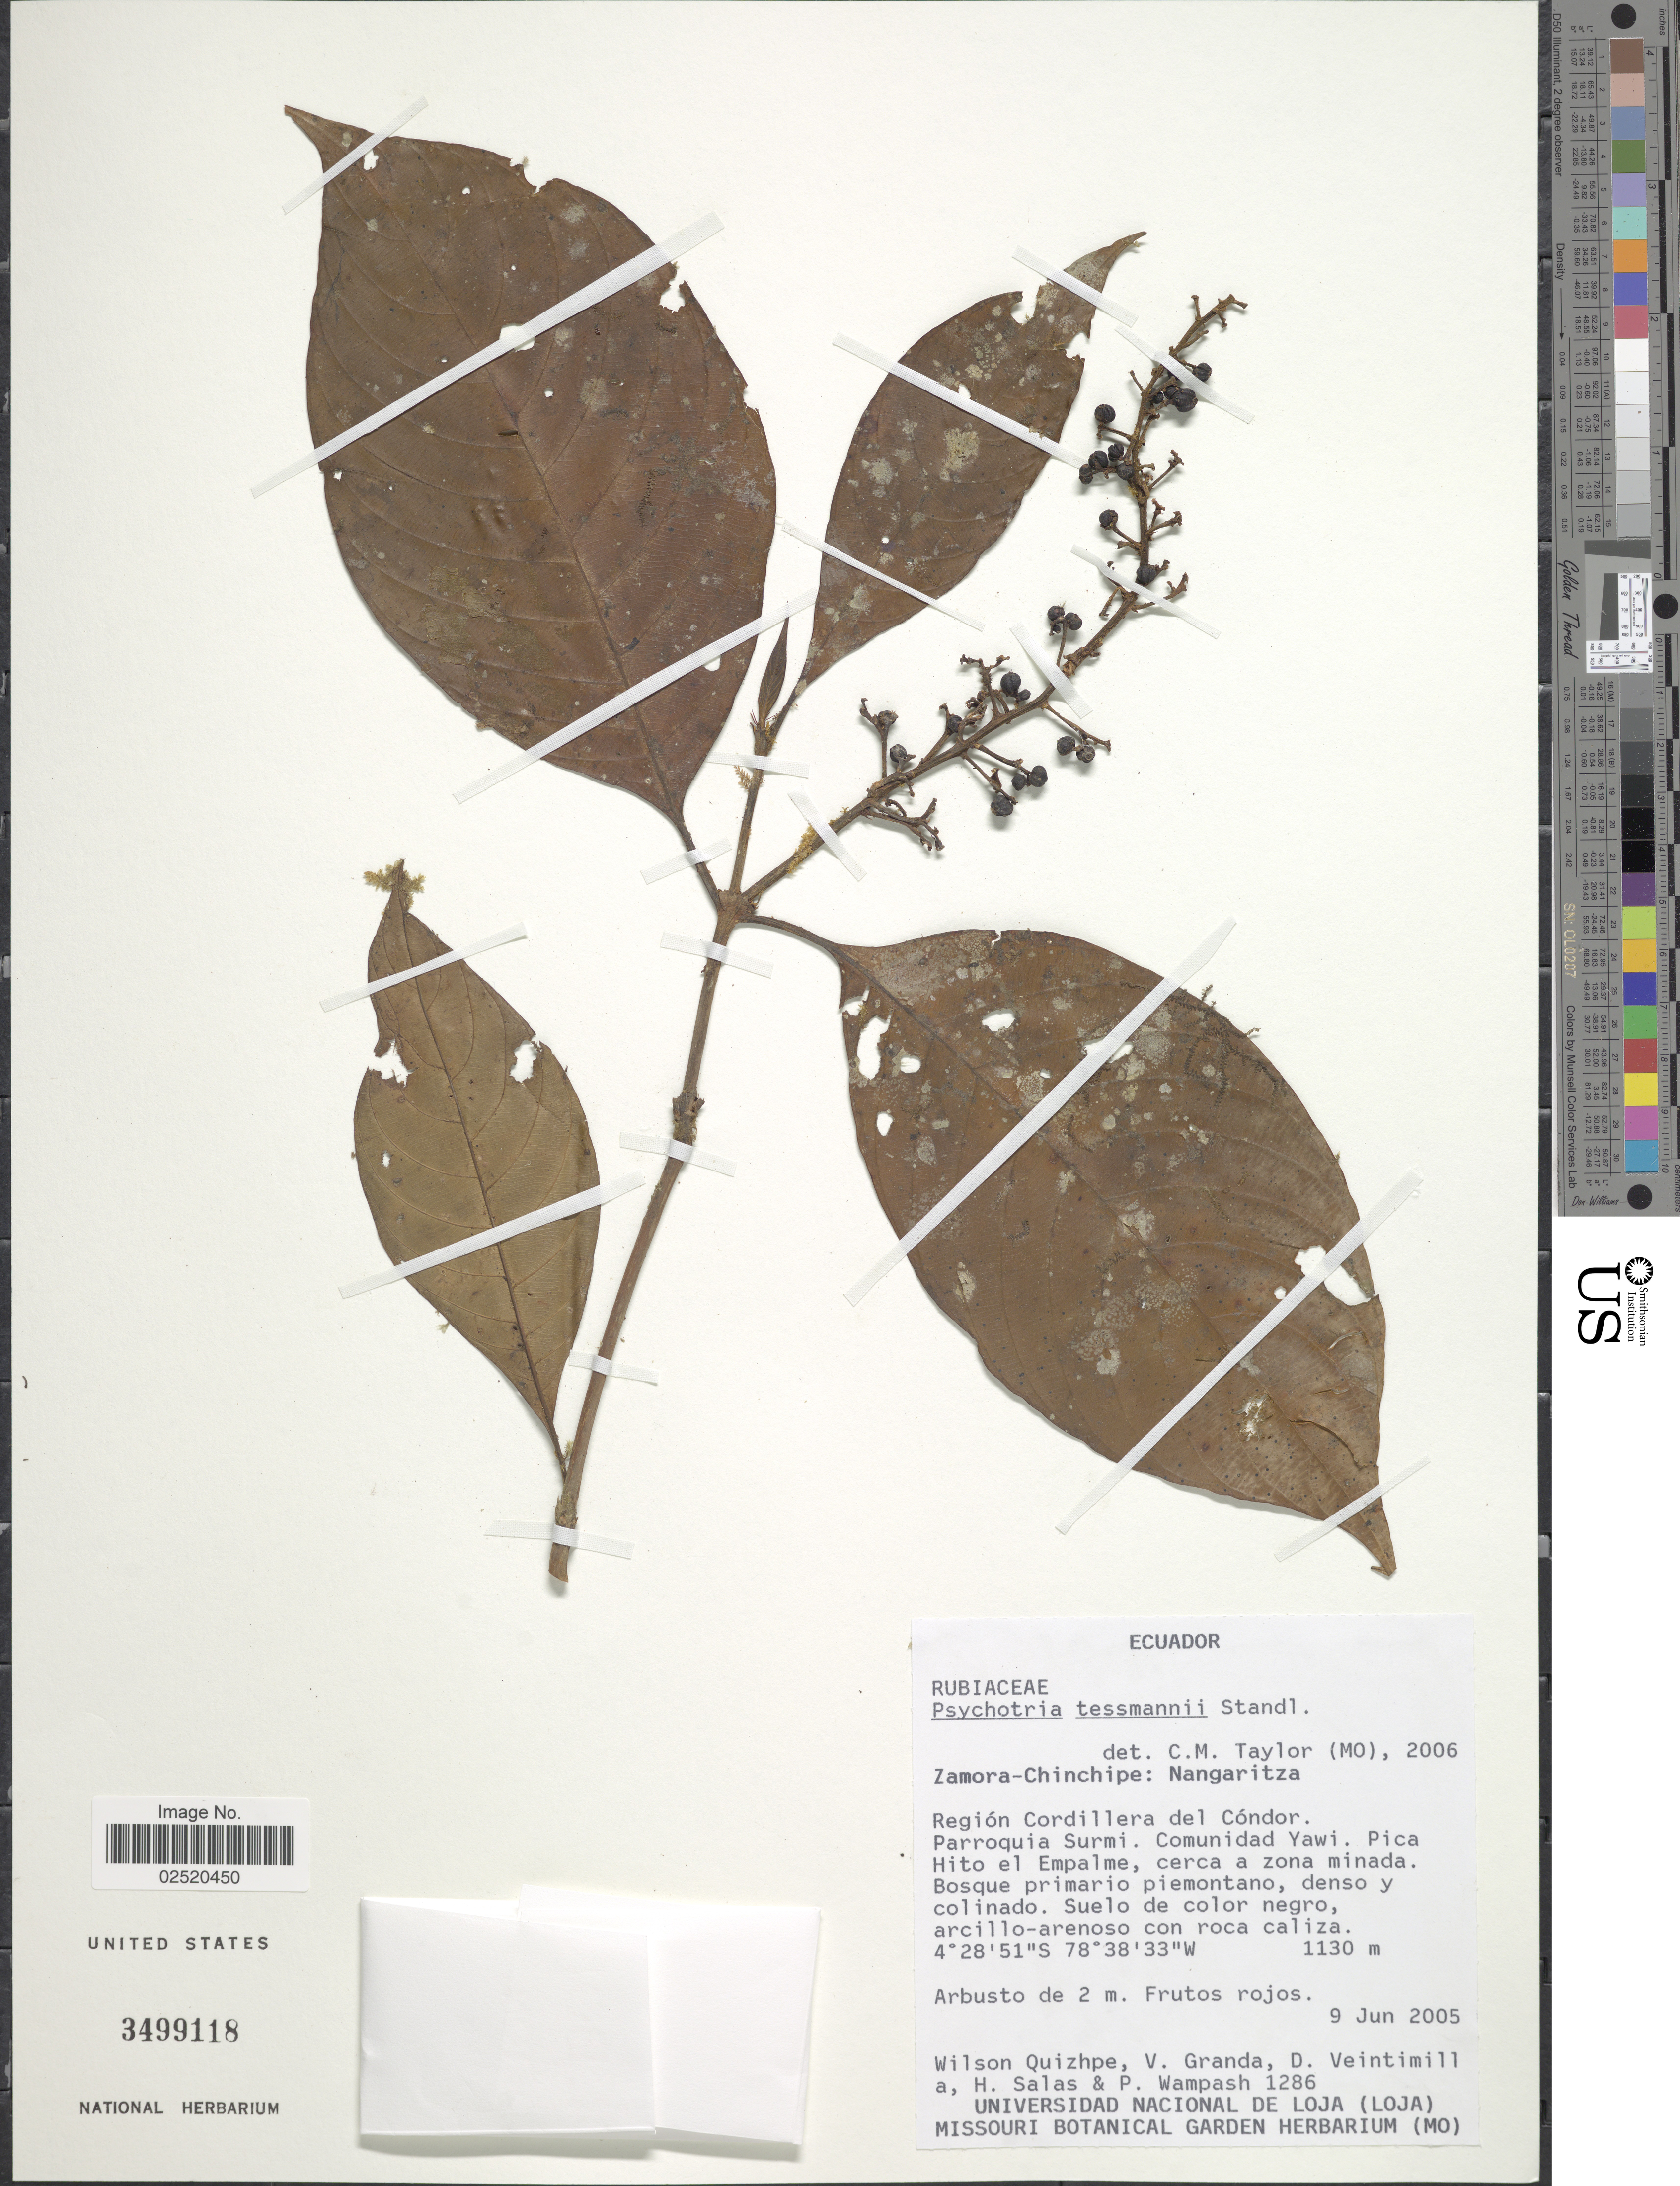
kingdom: Plantae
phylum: Tracheophyta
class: Magnoliopsida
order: Gentianales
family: Rubiaceae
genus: Psychotria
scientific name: Psychotria tessmannii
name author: Standl.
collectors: W. Quizhpe, V. Granda, D. Veintimilla, H. Salas & P. Wampash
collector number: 1286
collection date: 2005-06-09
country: Ecuador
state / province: Zamora-Chinchipe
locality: Nangaritza. Región Cordillera del Cóndor. Parroquia Surmi. Comunidad Yawi. Pica Hito el Empalme, cerca a zona minada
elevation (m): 1130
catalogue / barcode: US 3499118